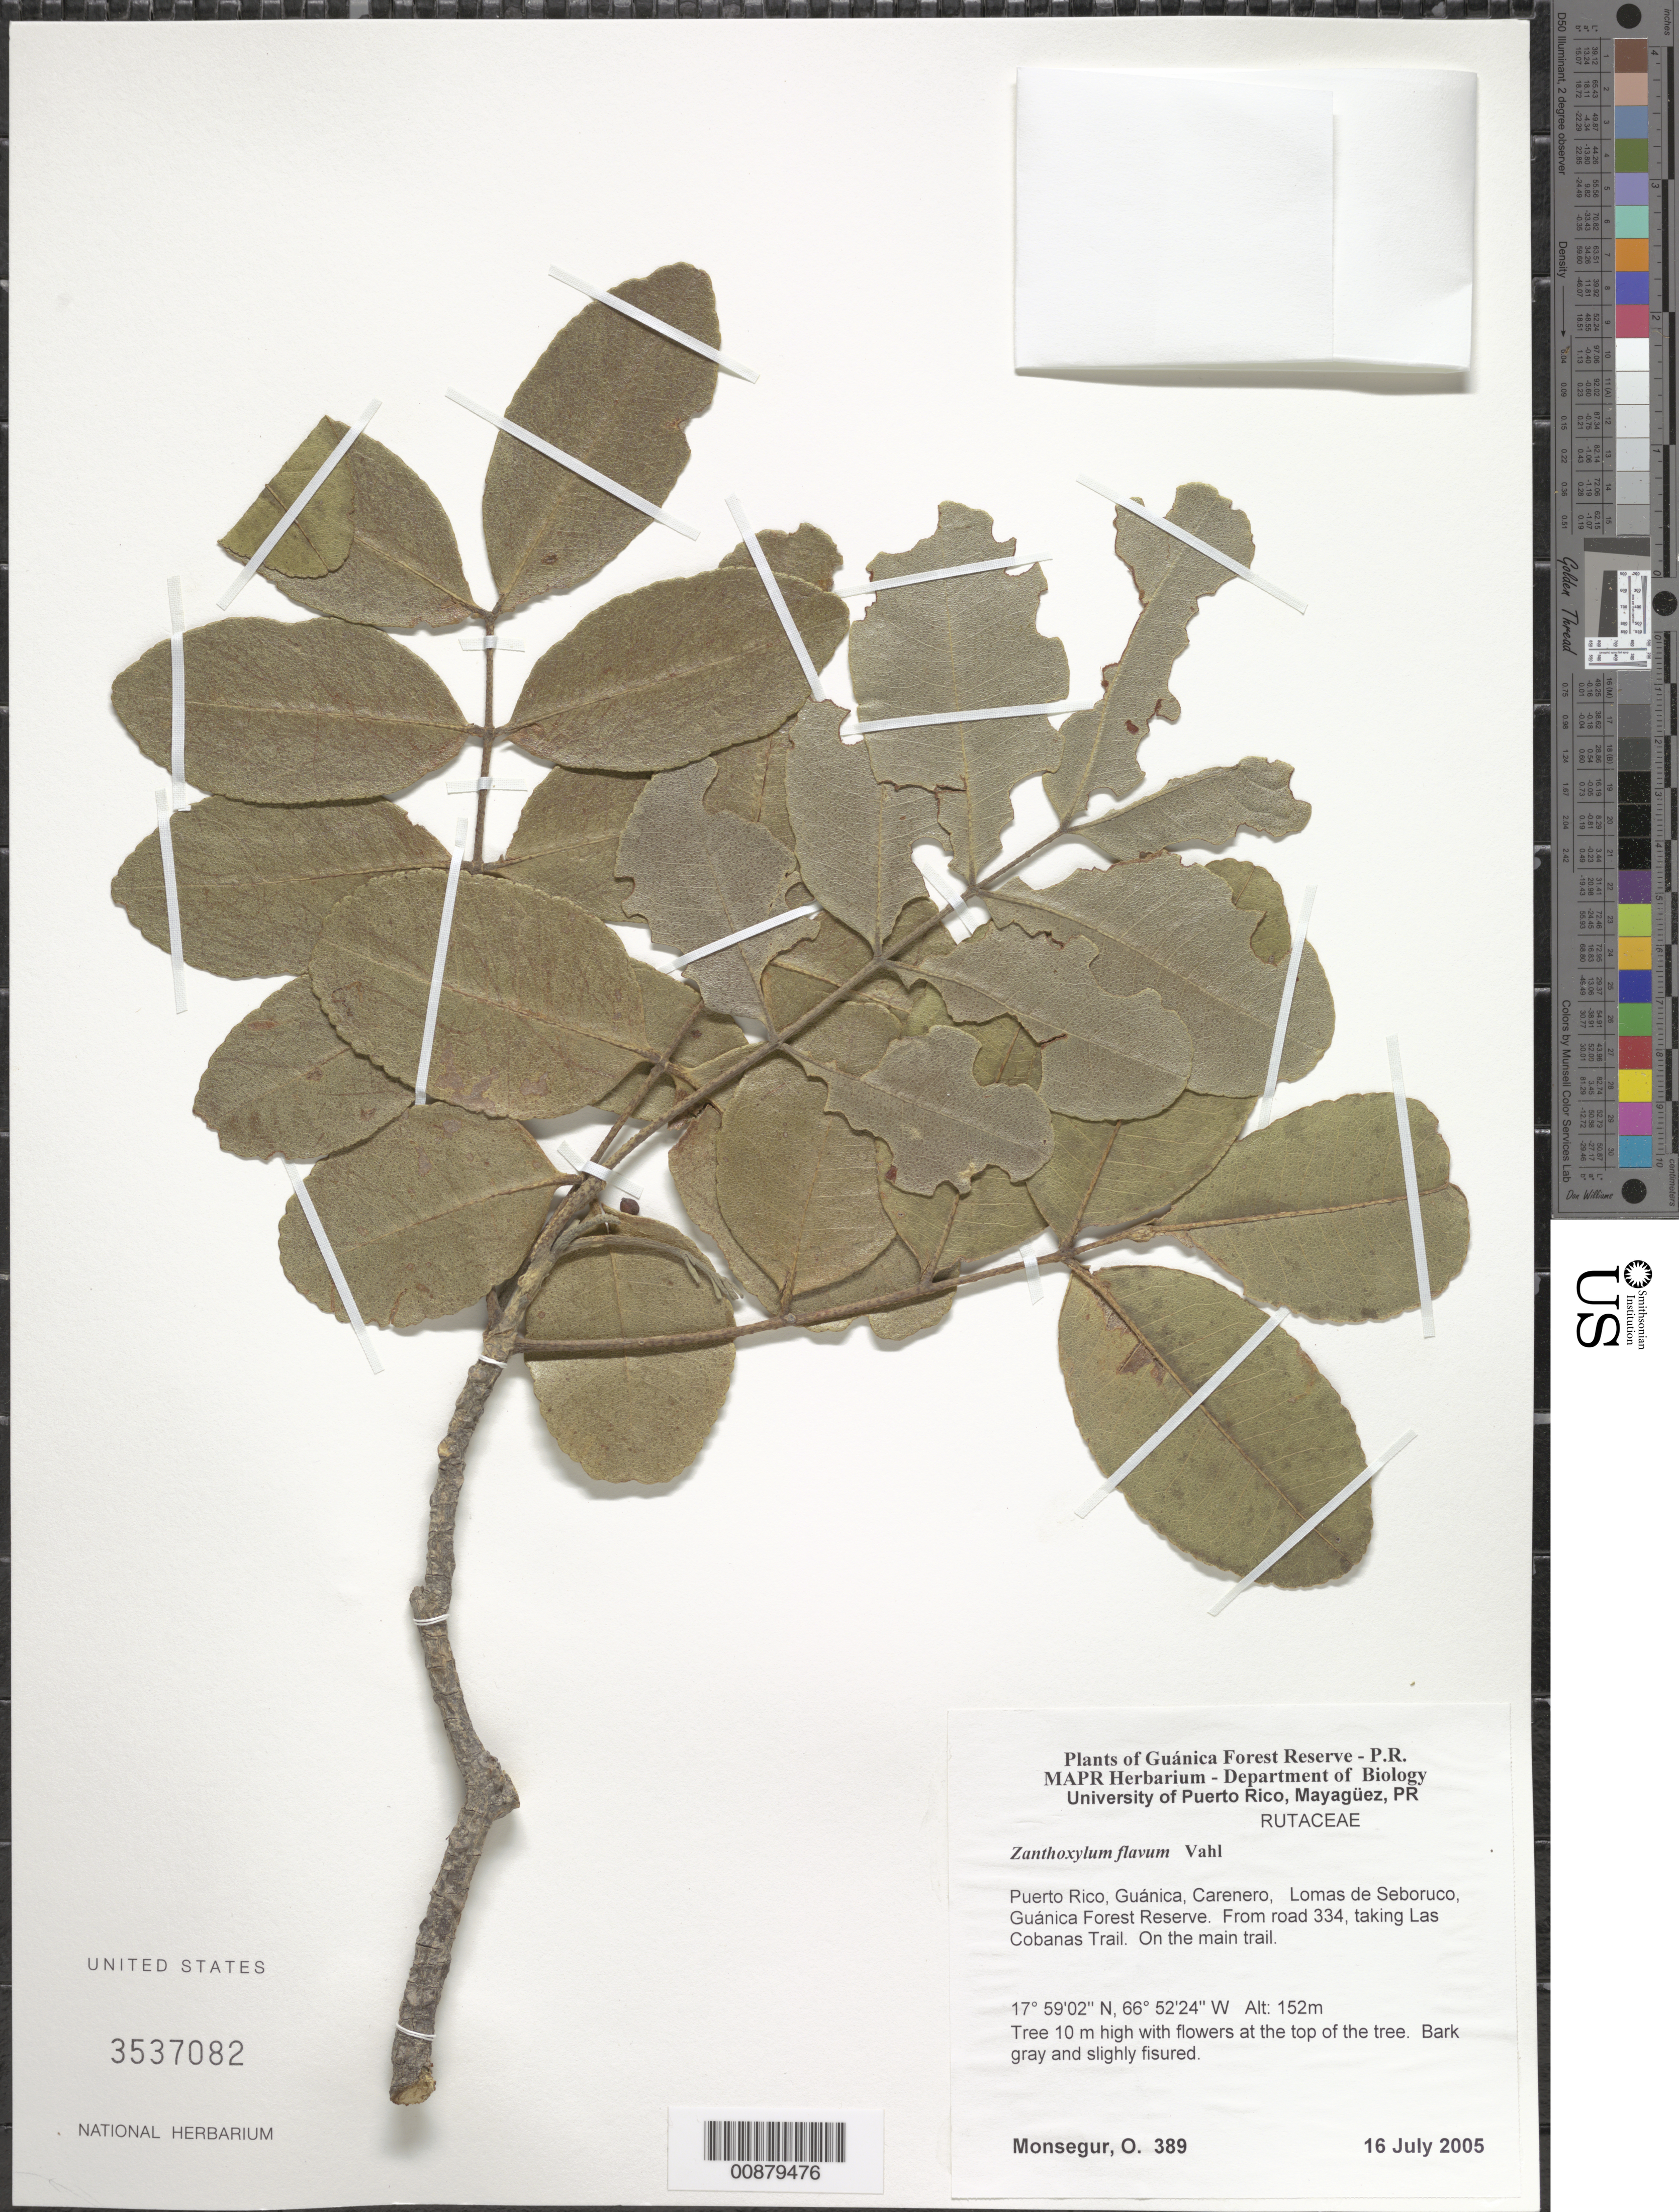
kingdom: Plantae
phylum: Tracheophyta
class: Magnoliopsida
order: Sapindales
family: Rutaceae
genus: Zanthoxylum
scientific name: Zanthoxylum flavum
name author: Vahl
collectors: O. Monsegur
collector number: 389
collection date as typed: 16 Jul 2005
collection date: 2005-07-16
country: Puerto Rico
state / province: Guánica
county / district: Carenero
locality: Guánica Forest Reserve. Lomas de Seboruco, from road 334, taking Las Cobanas Trail. On the main trail.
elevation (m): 152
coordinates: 17.59023, 66.52244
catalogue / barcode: US 3537082